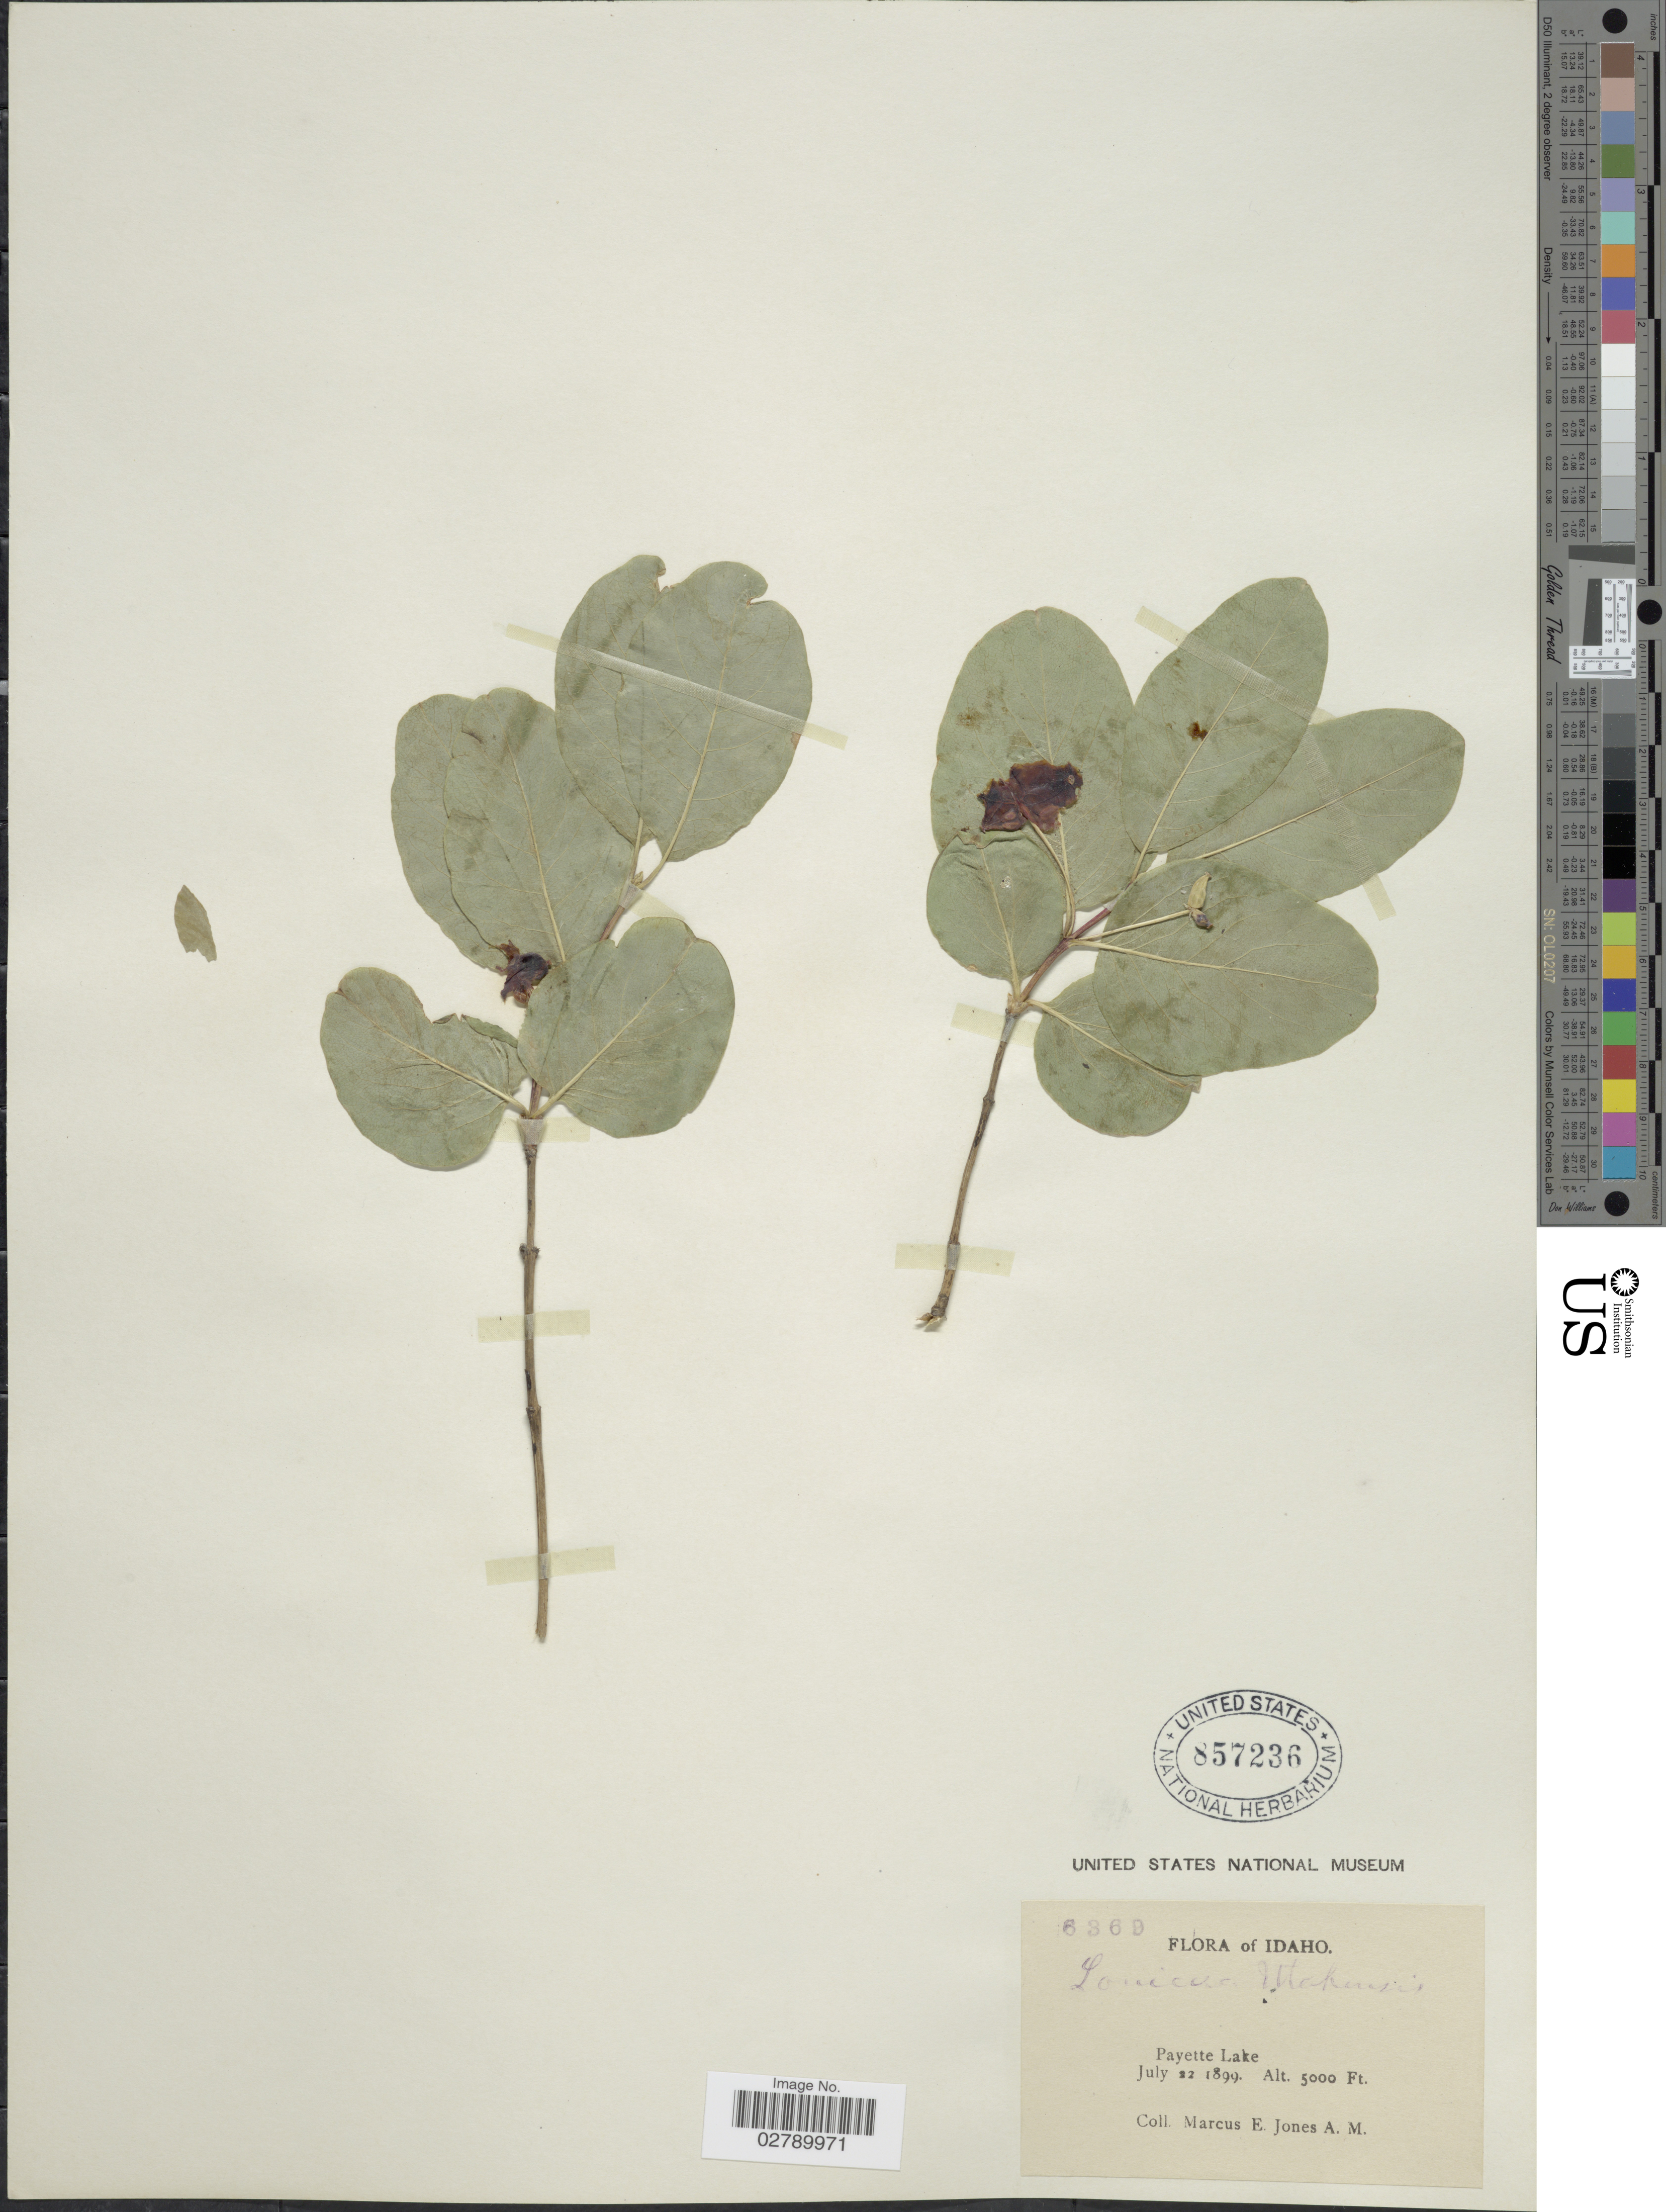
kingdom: Plantae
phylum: Tracheophyta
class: Magnoliopsida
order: Dipsacales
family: Caprifoliaceae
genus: Lonicera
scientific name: Lonicera utahensis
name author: S. Watson in C. King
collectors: M. E. Jones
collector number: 6369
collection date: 1899-07-22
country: United States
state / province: Idaho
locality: Payette Lake.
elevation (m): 1524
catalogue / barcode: US 857236